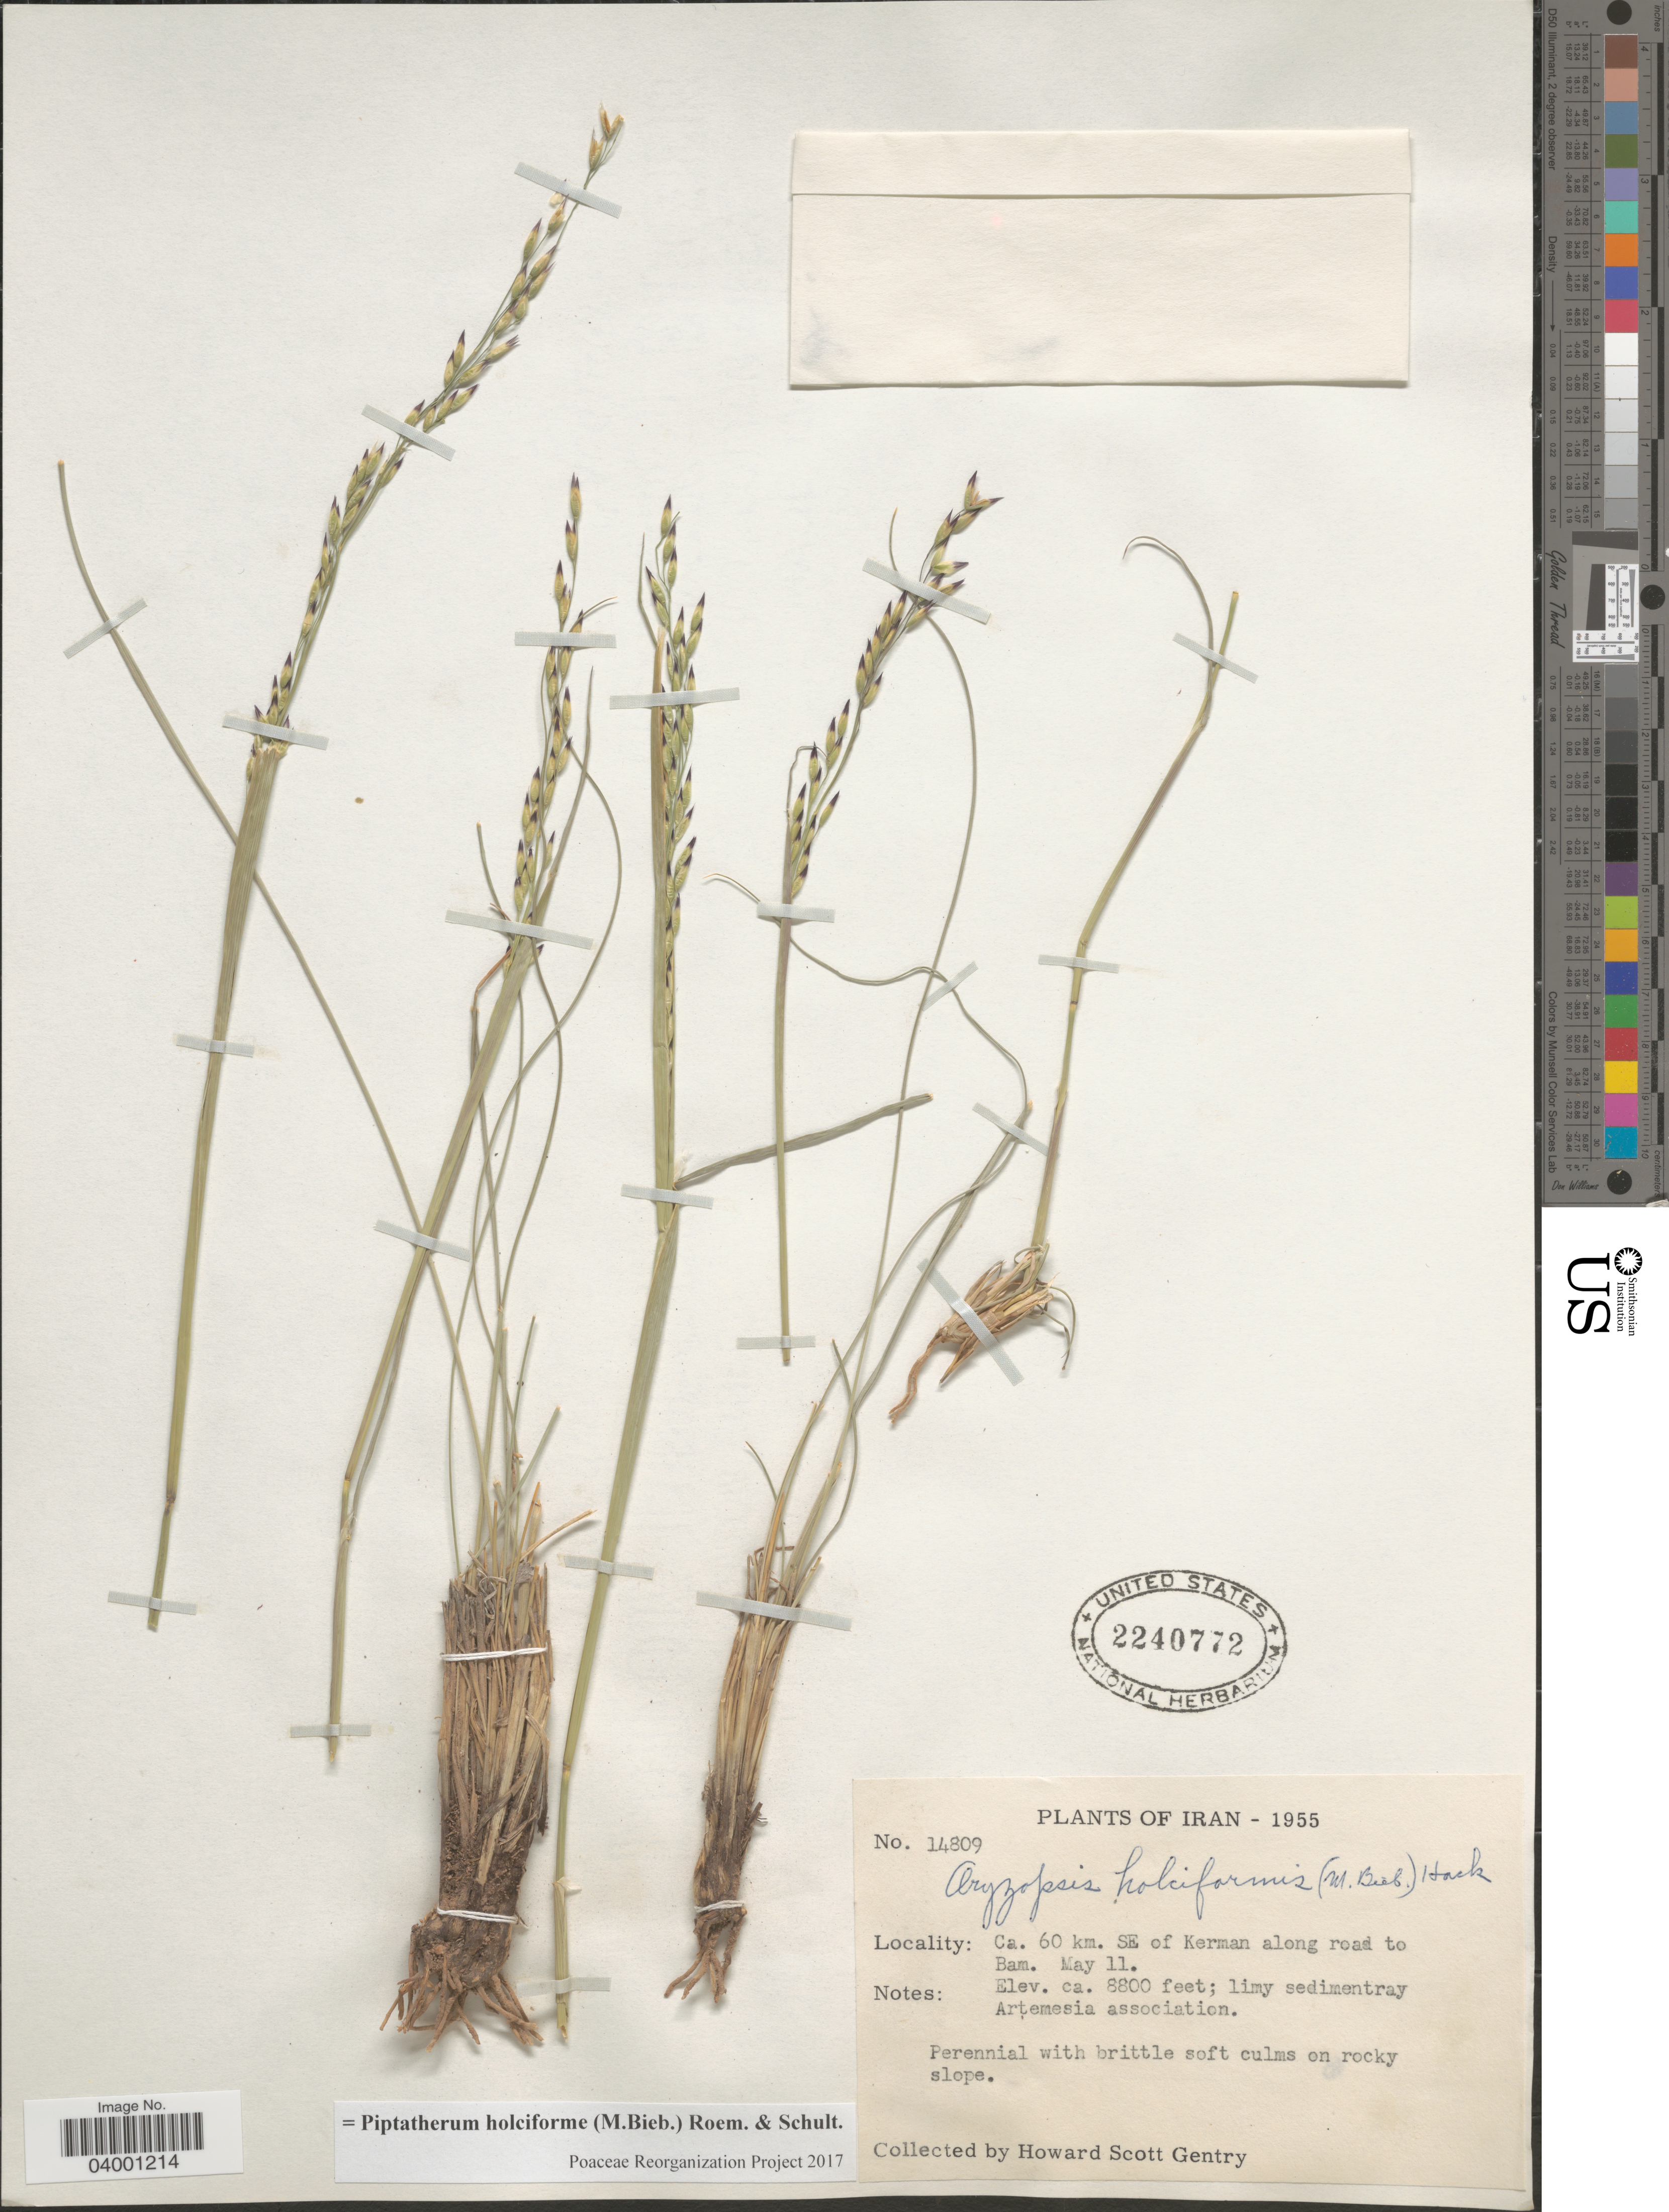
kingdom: Plantae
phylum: Tracheophyta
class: Liliopsida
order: Poales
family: Poaceae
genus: Piptatherum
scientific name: Piptatherum holciforme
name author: (M. Bieb.) Roem. & Schult.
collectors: H. S. Gentry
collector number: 14809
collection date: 1955-05-11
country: Iran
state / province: Kerman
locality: Ca. 60 km. SE of Kerman along road to Bam.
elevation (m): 2682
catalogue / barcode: US 2240772